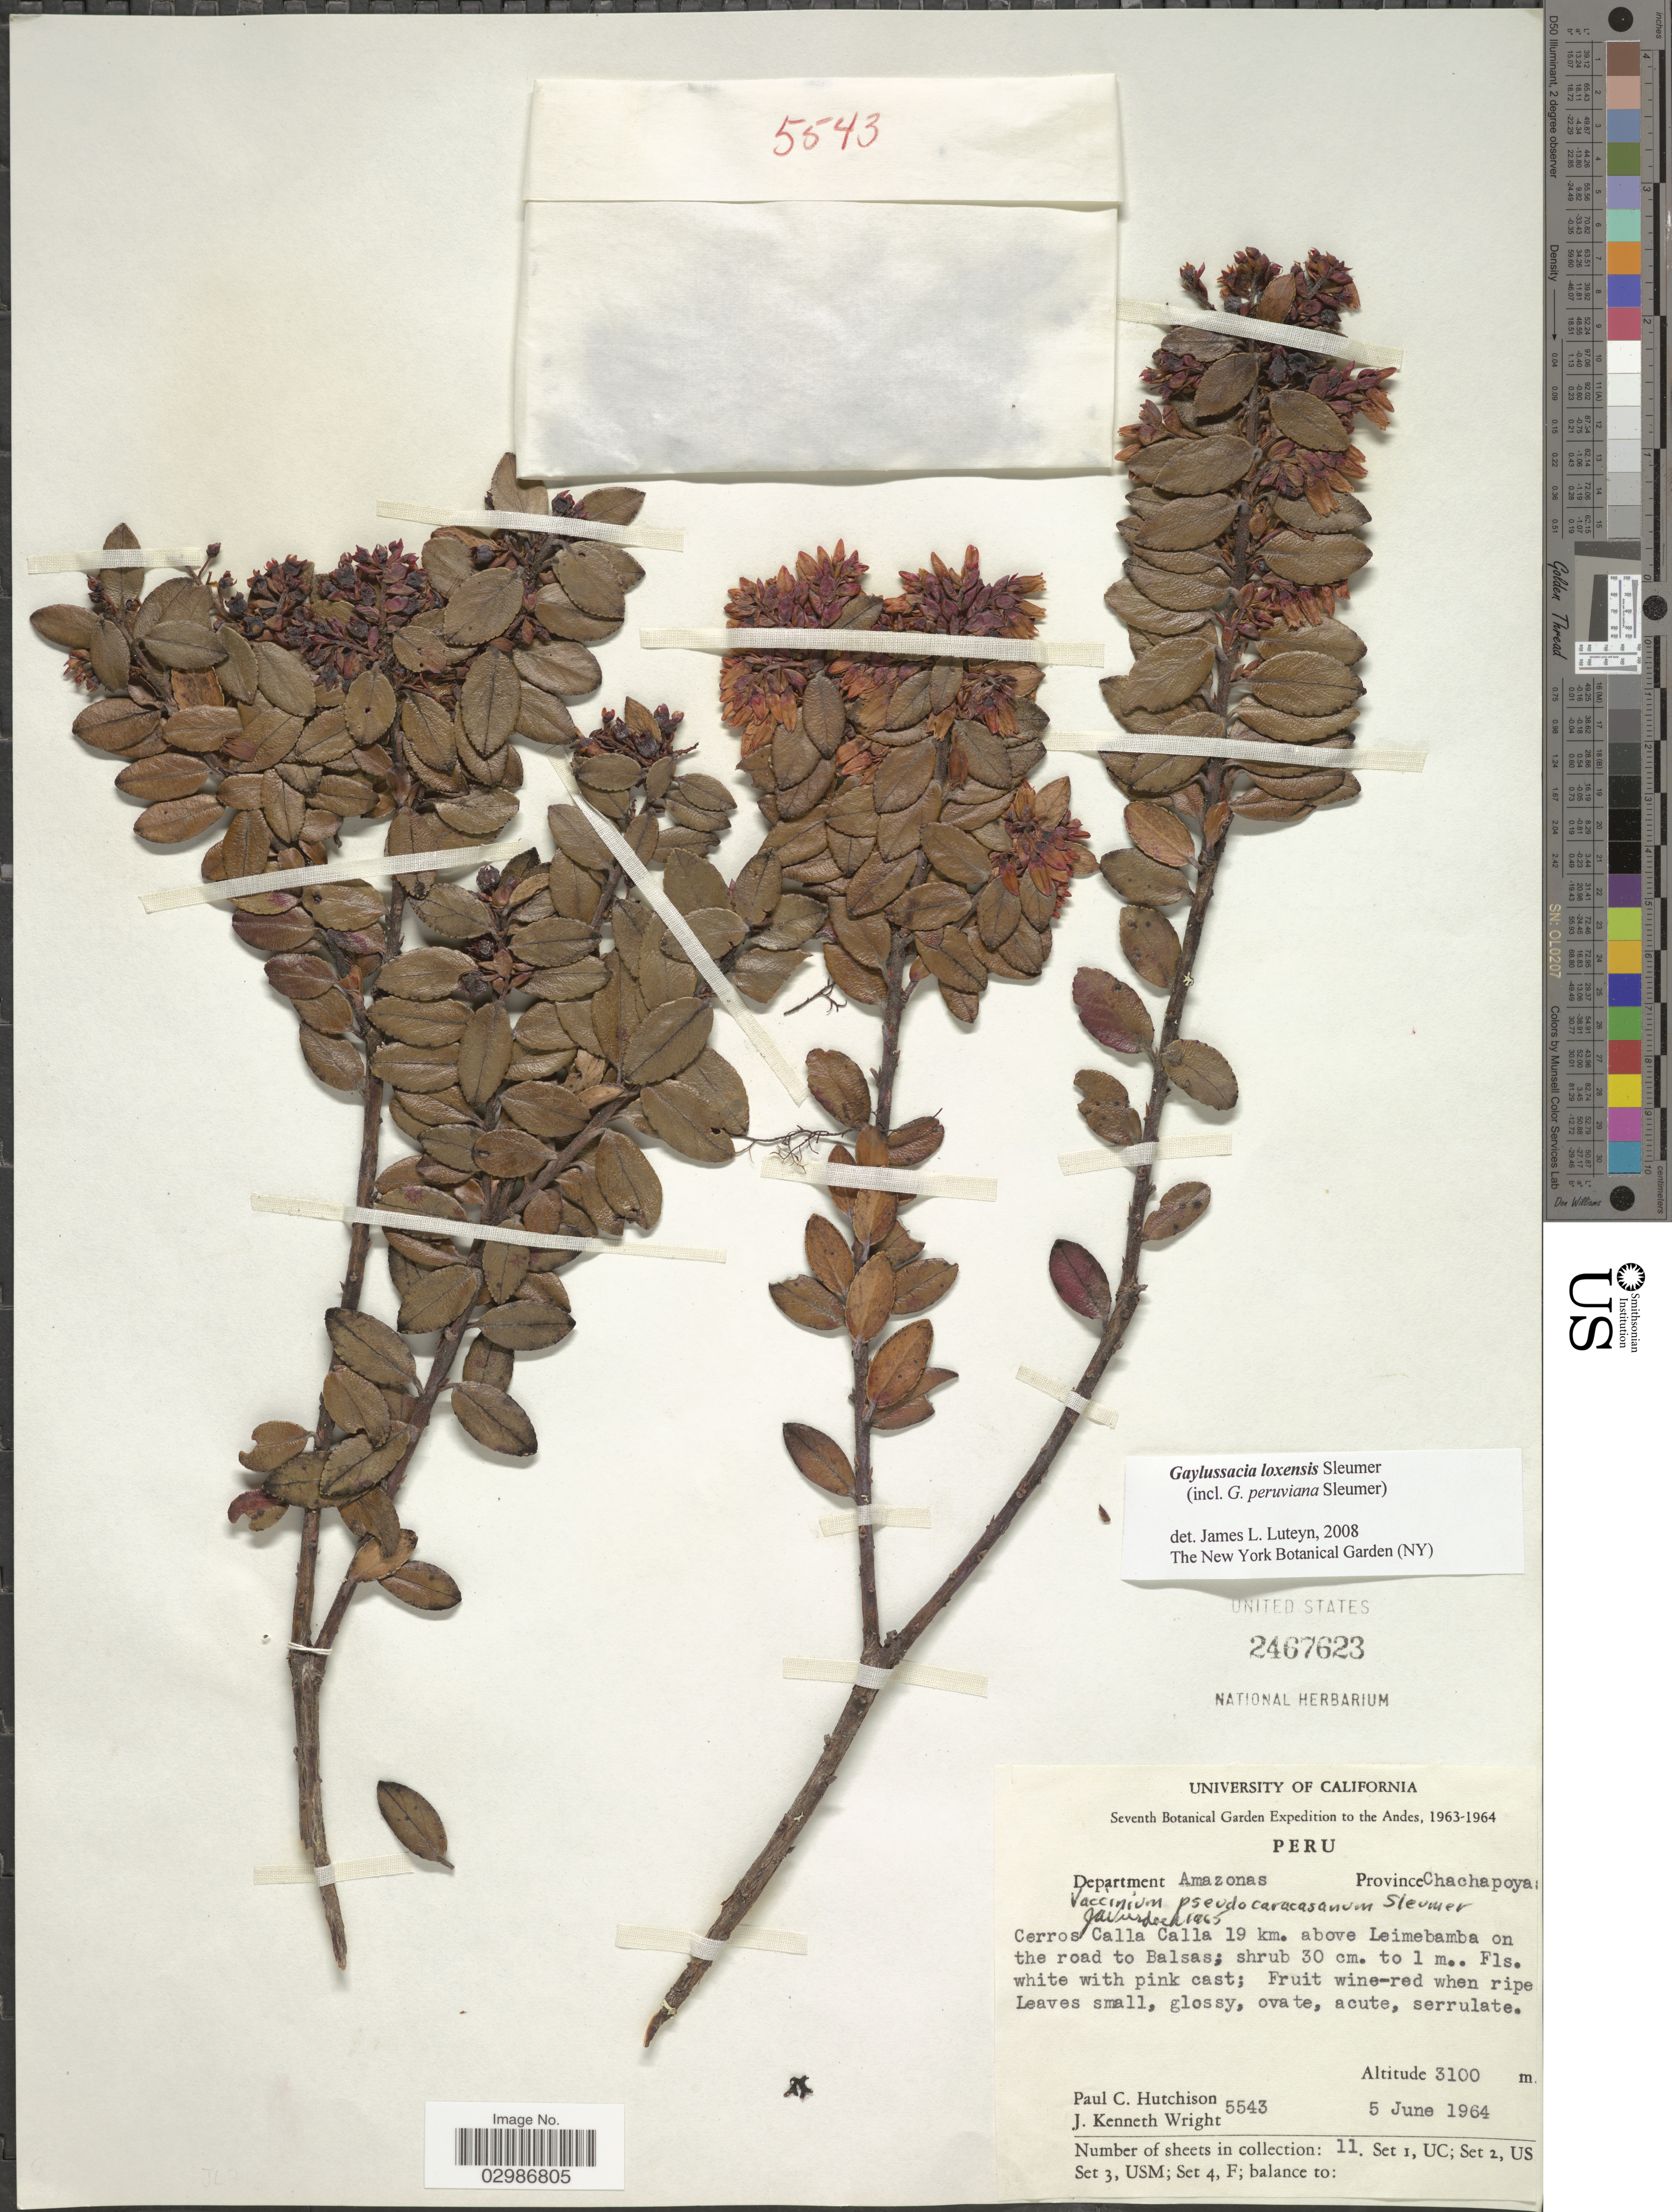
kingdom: Plantae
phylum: Tracheophyta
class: Magnoliopsida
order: Ericales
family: Ericaceae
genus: Gaylussacia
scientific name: Gaylussacia loxensis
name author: Sleumer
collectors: P. C. Hutchison & J. K. Wright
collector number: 5543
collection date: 1964-06-05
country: Peru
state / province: Amazonas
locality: The Andes, Department Amazonas, Province Chachapoyas, Cerros Calla Calla 19 km. above Leimebamba on the road to Balsas, km. 409-410.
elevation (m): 3100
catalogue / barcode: US 2467623